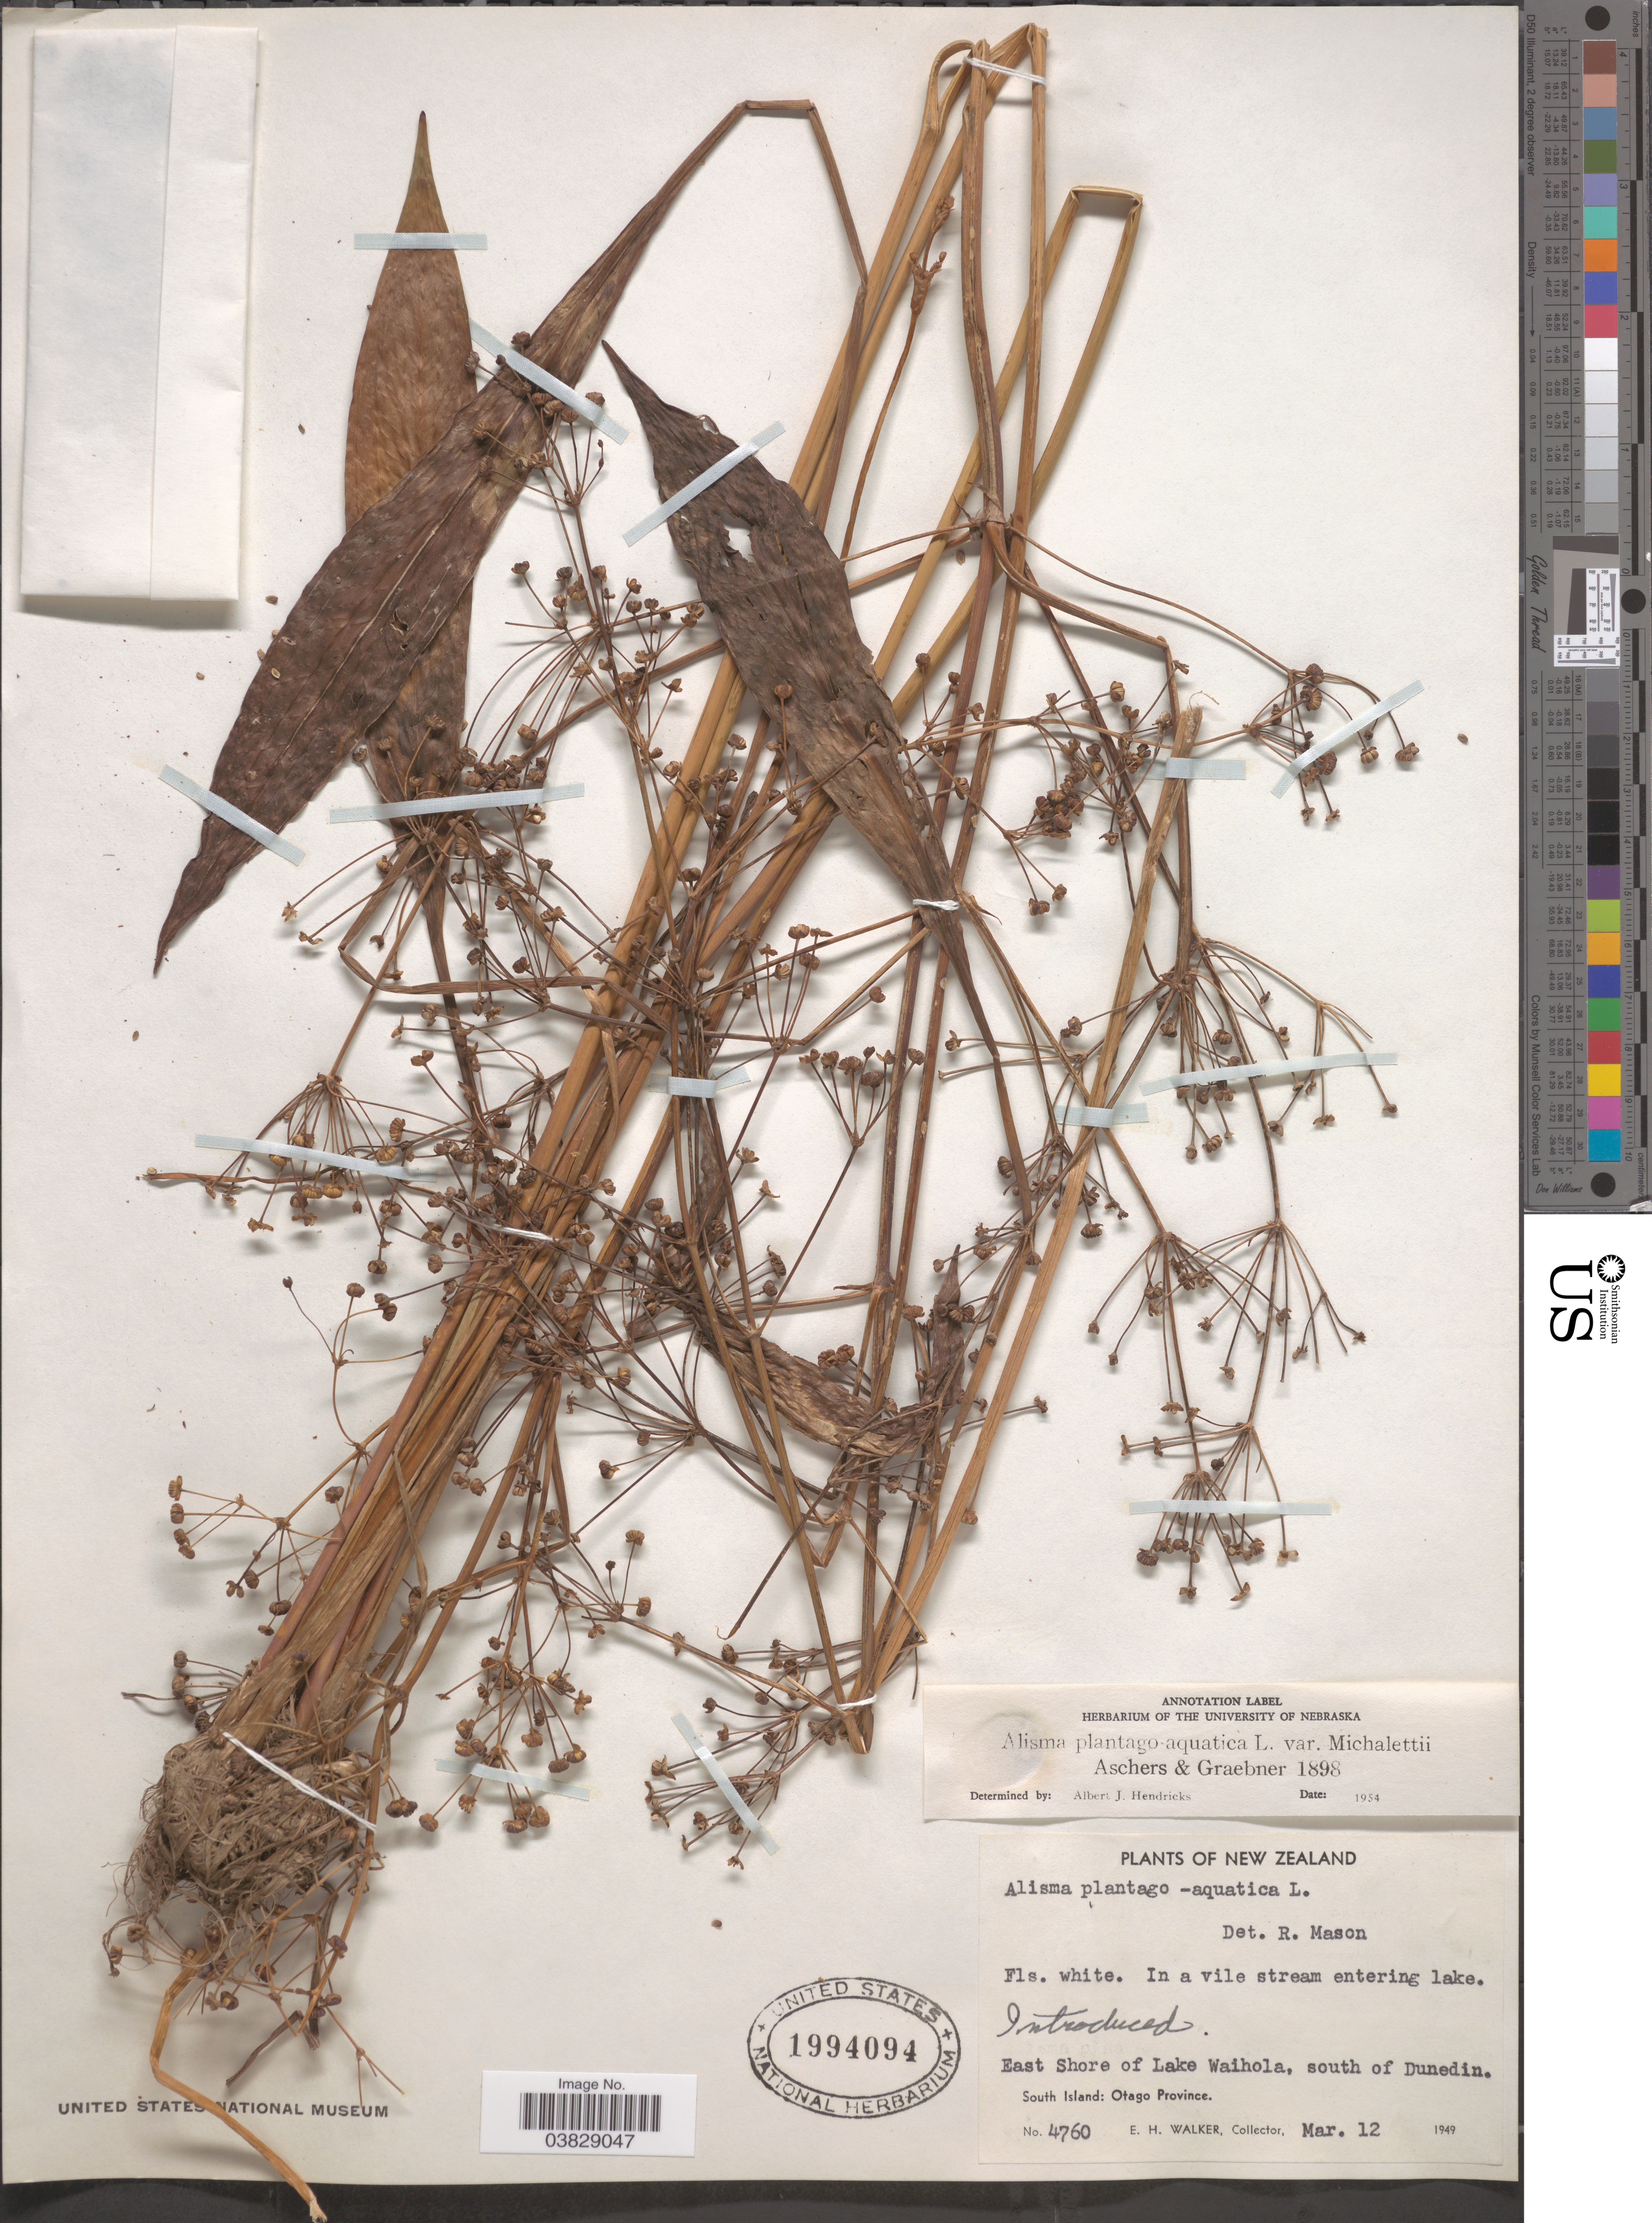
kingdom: Plantae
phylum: Tracheophyta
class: Liliopsida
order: Alismatales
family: Alismataceae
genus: Alisma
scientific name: Alisma plantago-aquatica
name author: L.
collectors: E. H. Walker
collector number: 4760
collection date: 1949-03-12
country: New Zealand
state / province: Otago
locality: In a vile stream entering lake. East shore of Lake Waihola, south of Dunedin. South Island.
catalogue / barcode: US 1994094